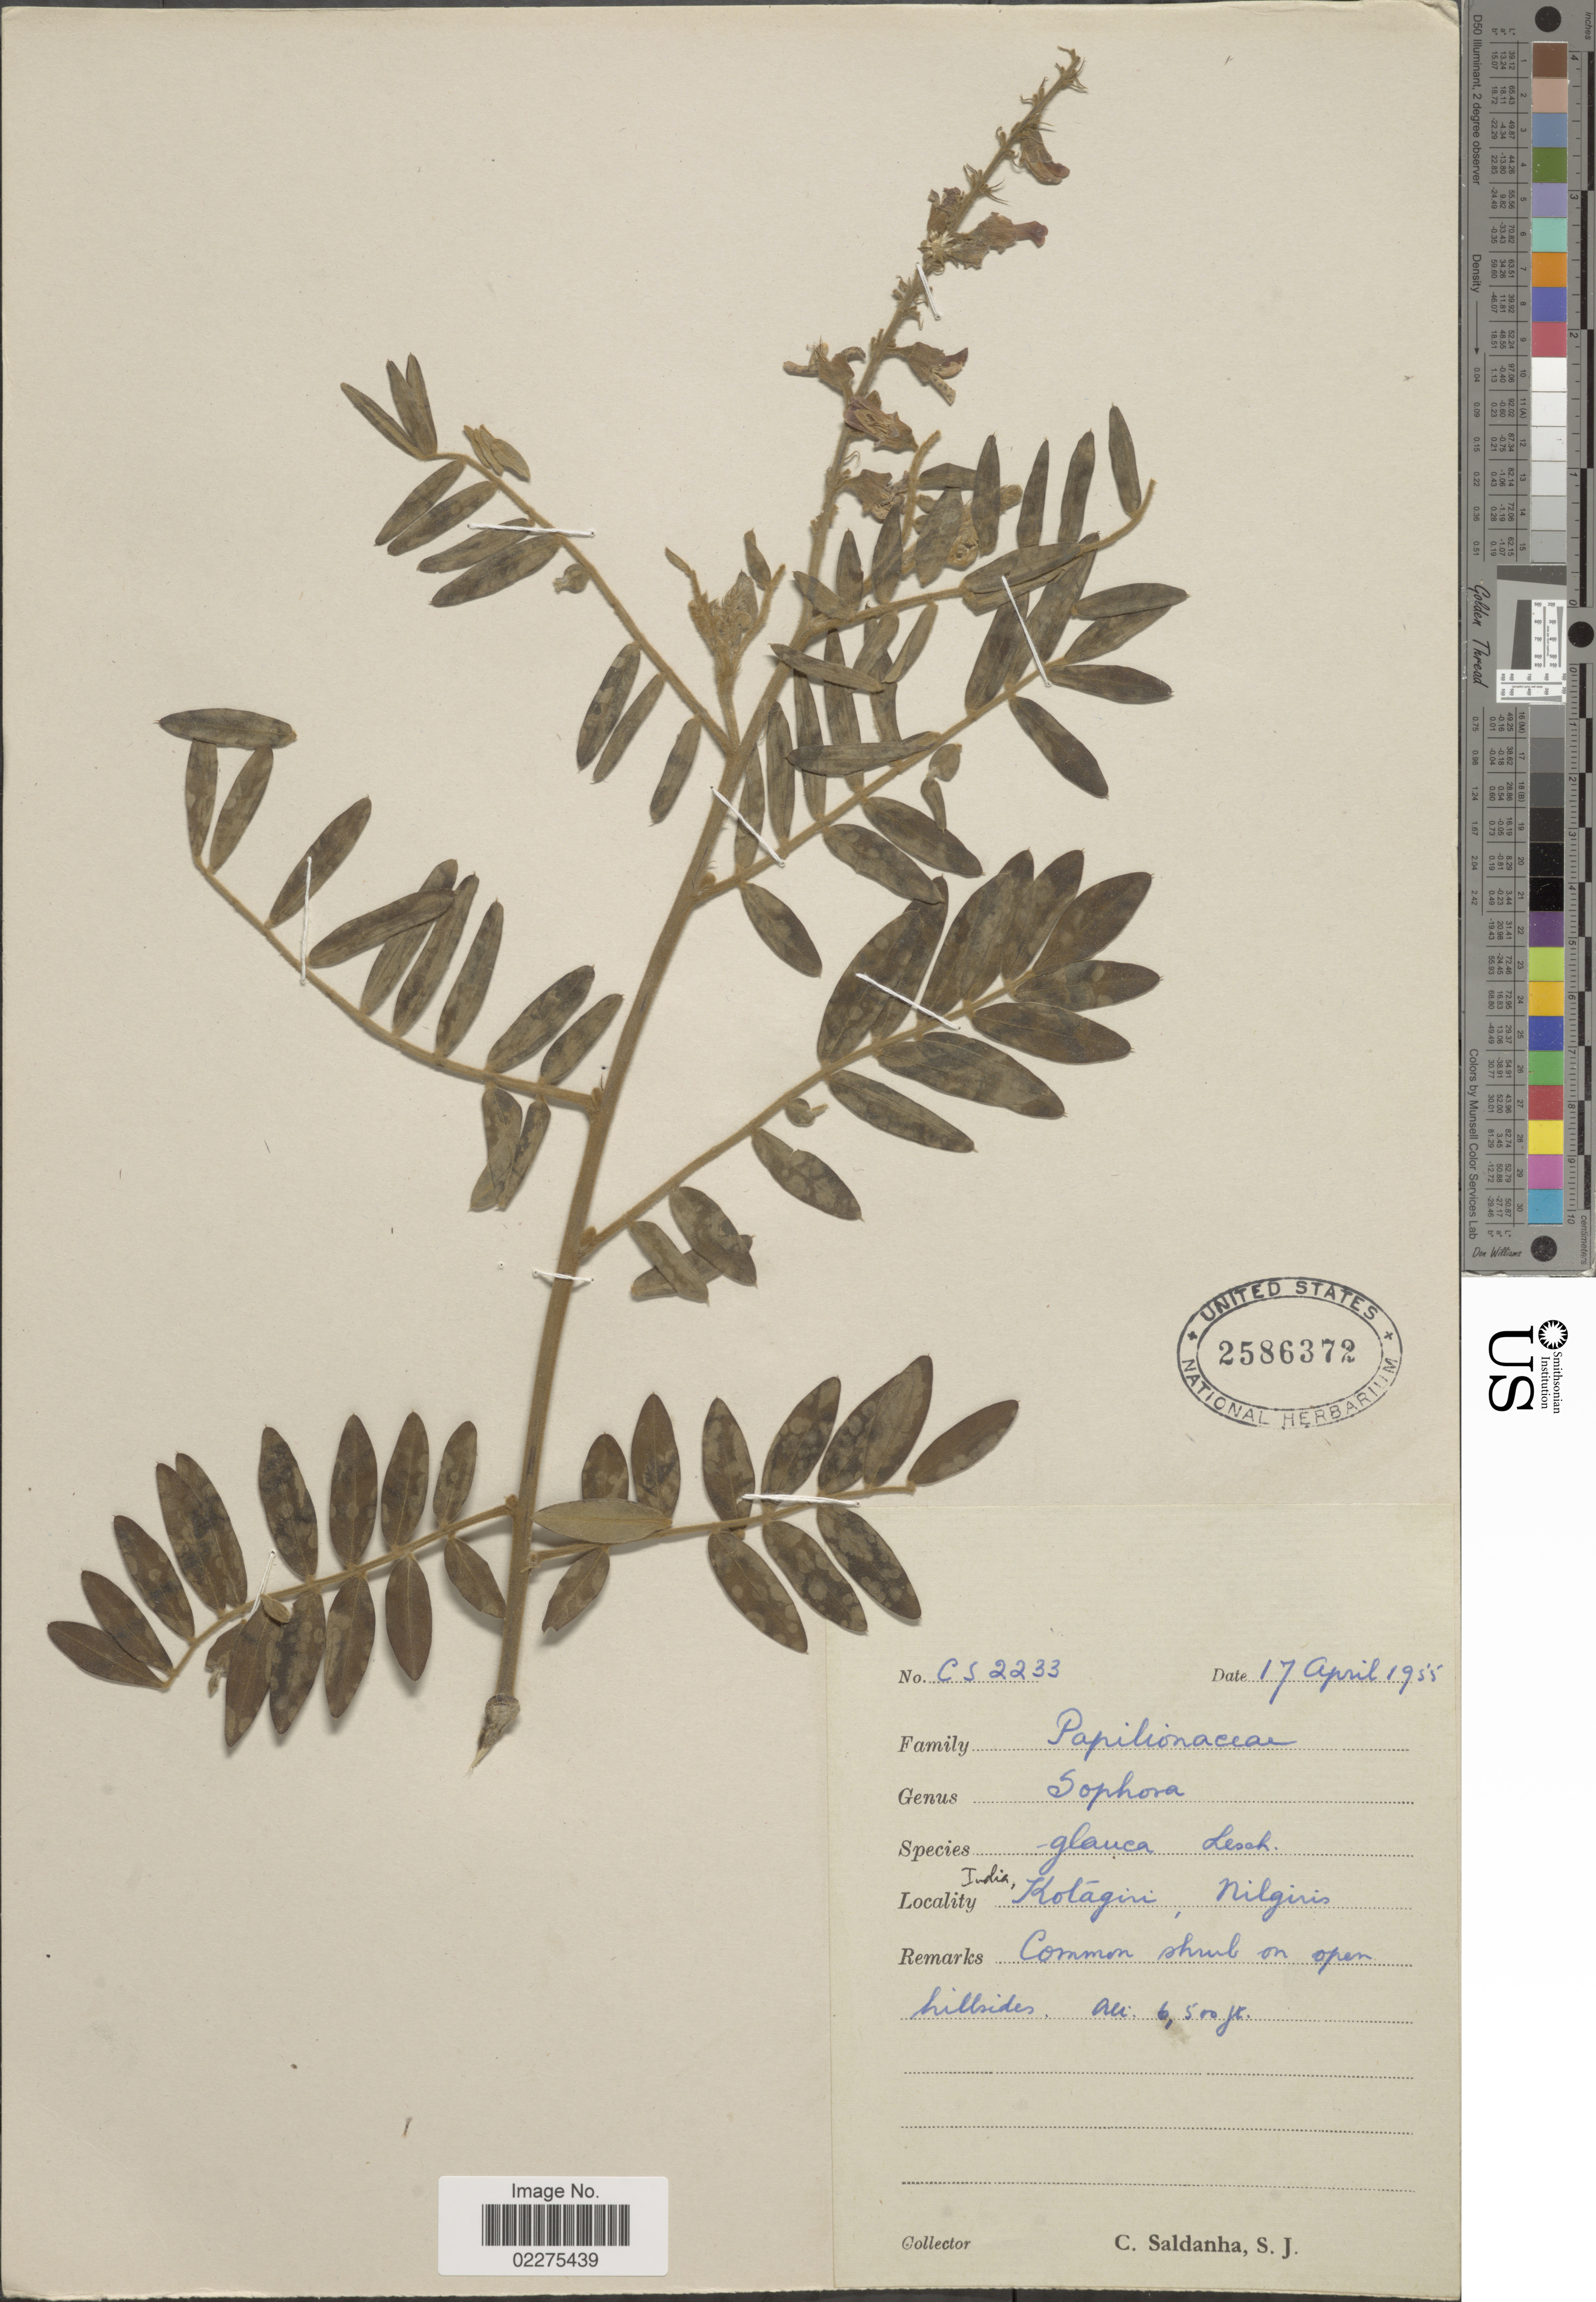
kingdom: Plantae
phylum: Tracheophyta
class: Magnoliopsida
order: Fabales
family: Fabaceae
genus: Sophora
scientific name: Sophora velutina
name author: Lindl.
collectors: C. Saldanha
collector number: CS2233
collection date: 1955-04-17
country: India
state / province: Tamil Nadu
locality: Kotagiri, Niligiris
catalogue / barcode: US 2586372